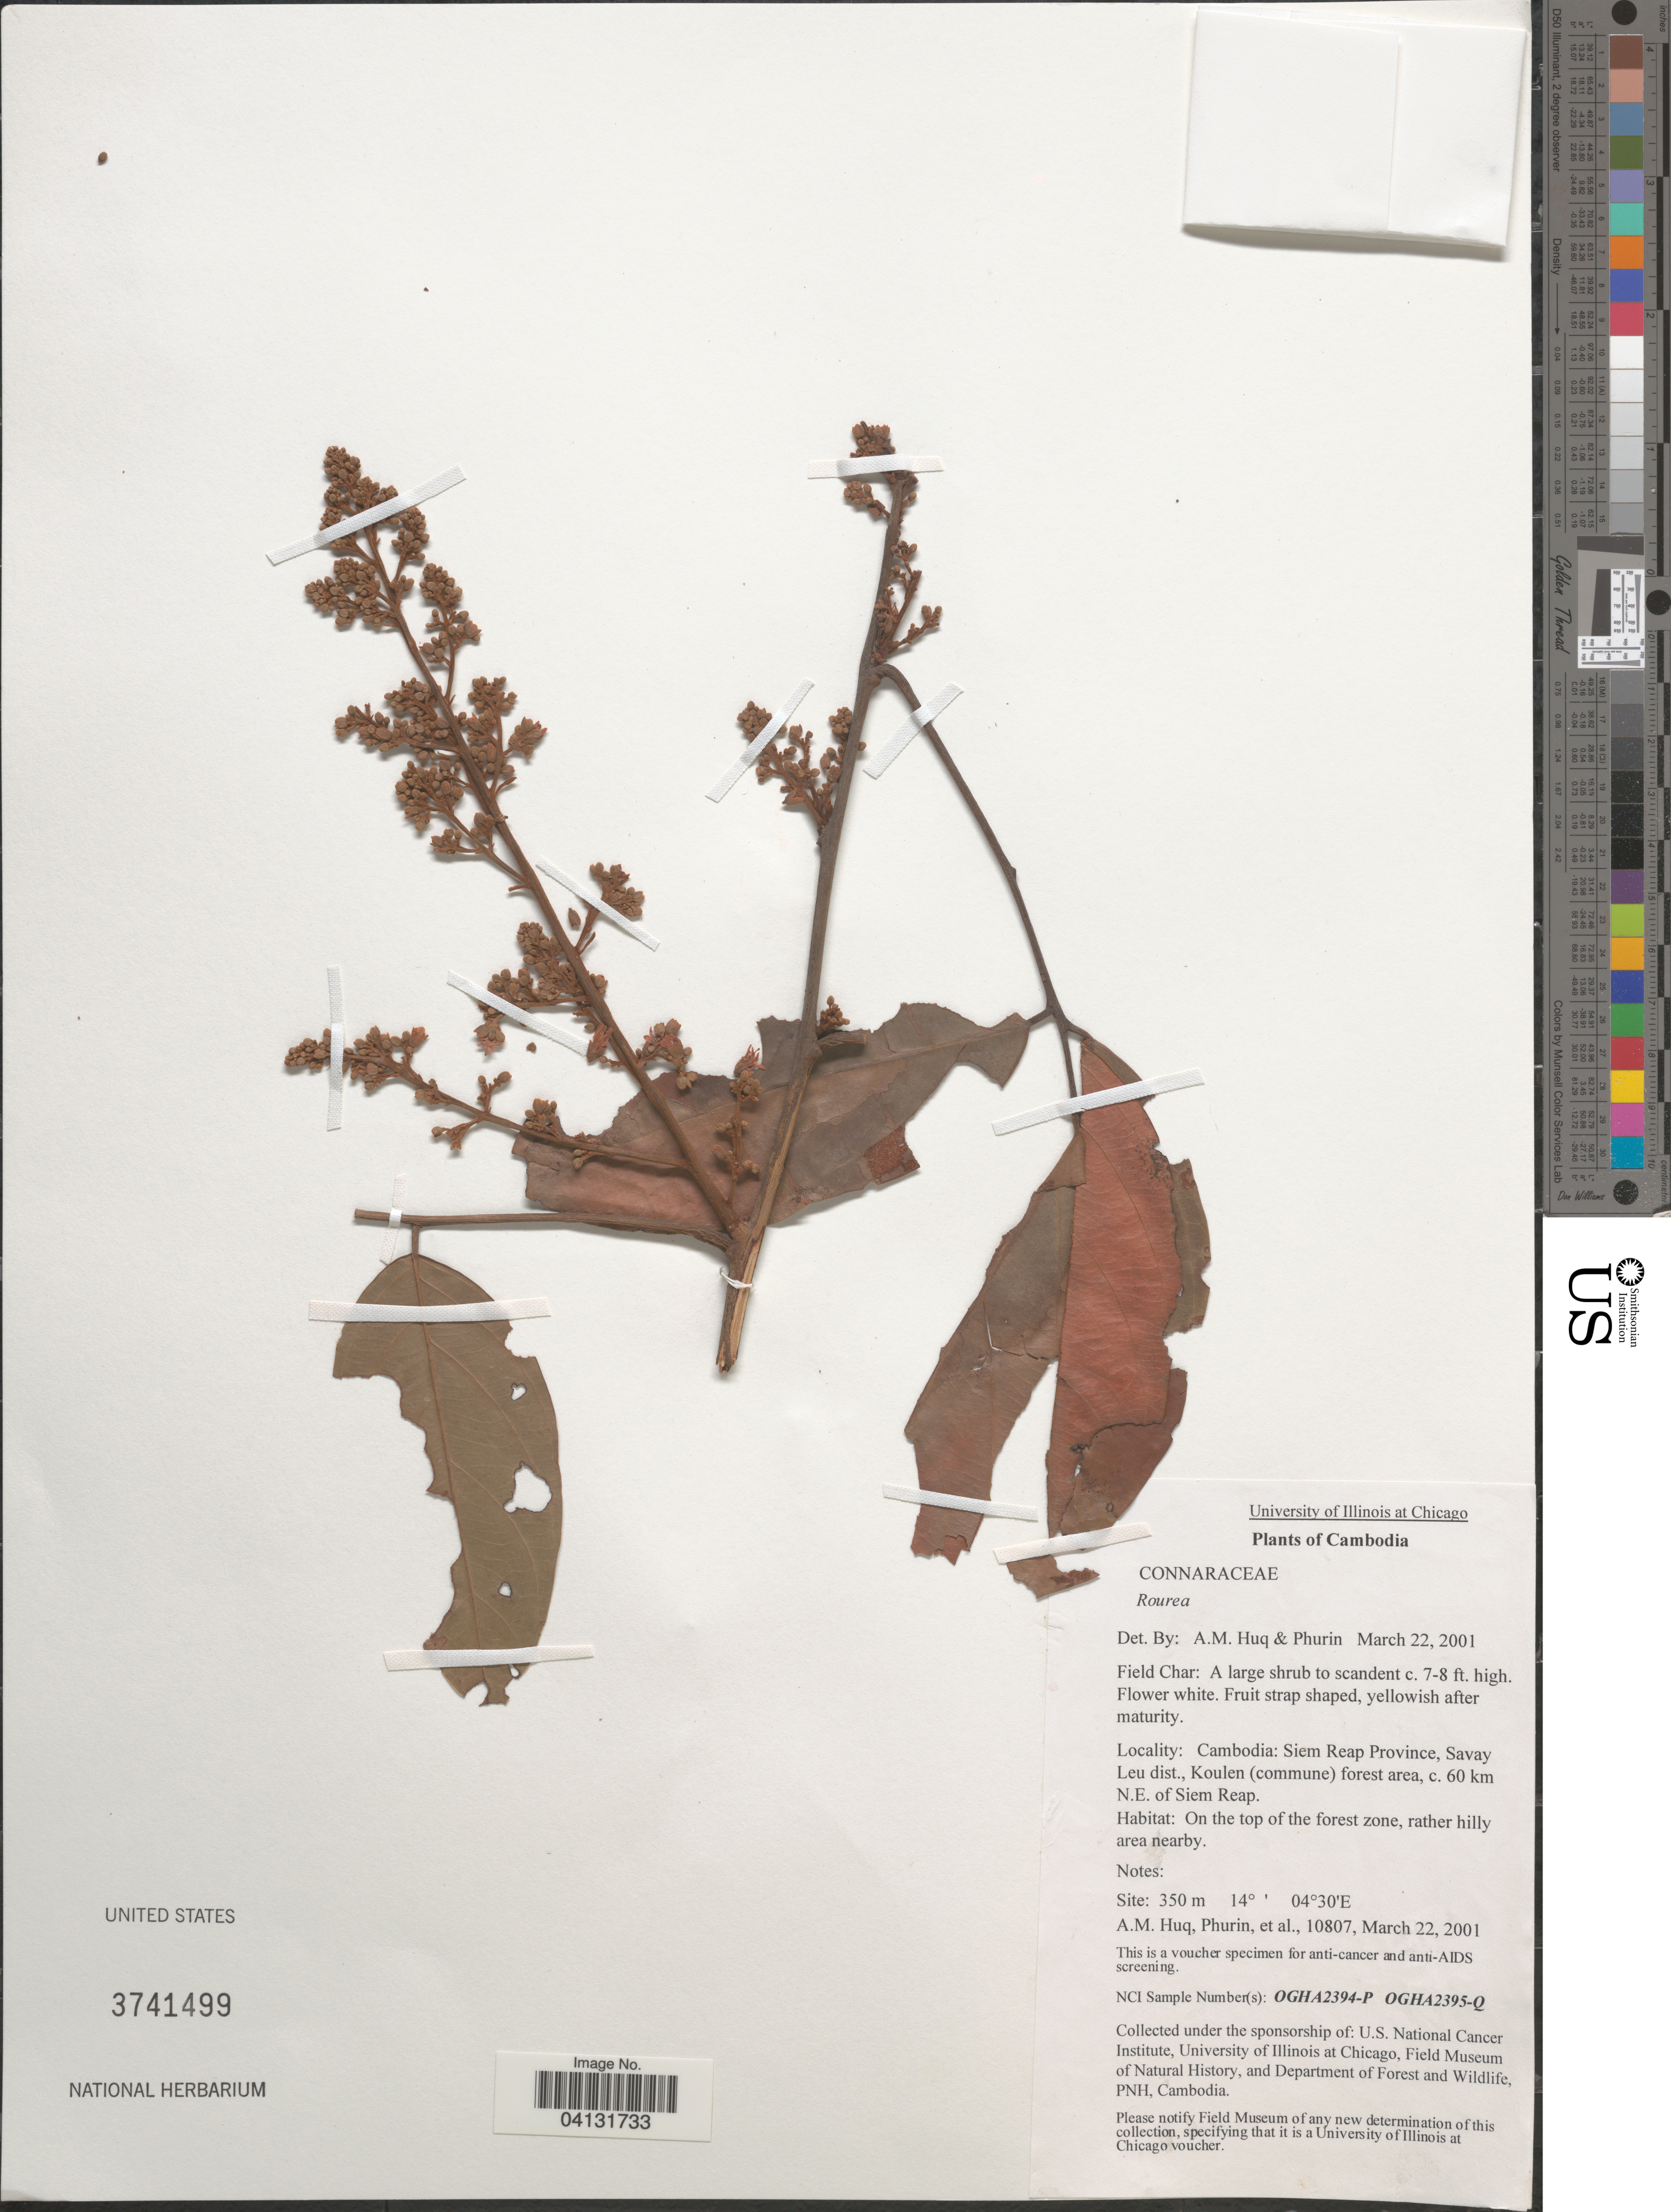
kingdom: Plantae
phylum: Tracheophyta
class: Magnoliopsida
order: Oxalidales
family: Connaraceae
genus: Rourea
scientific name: Rourea sp.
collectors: A. M. Huq, -. Phurin & et al.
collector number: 10807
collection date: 2001-03-22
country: Cambodia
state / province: Siĕm Réab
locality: Siem Reap Province, Savay Leu dist., Koulen (commune) forest area, c. 60 km N.E. of Siem Reap.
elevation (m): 350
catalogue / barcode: US 3741499